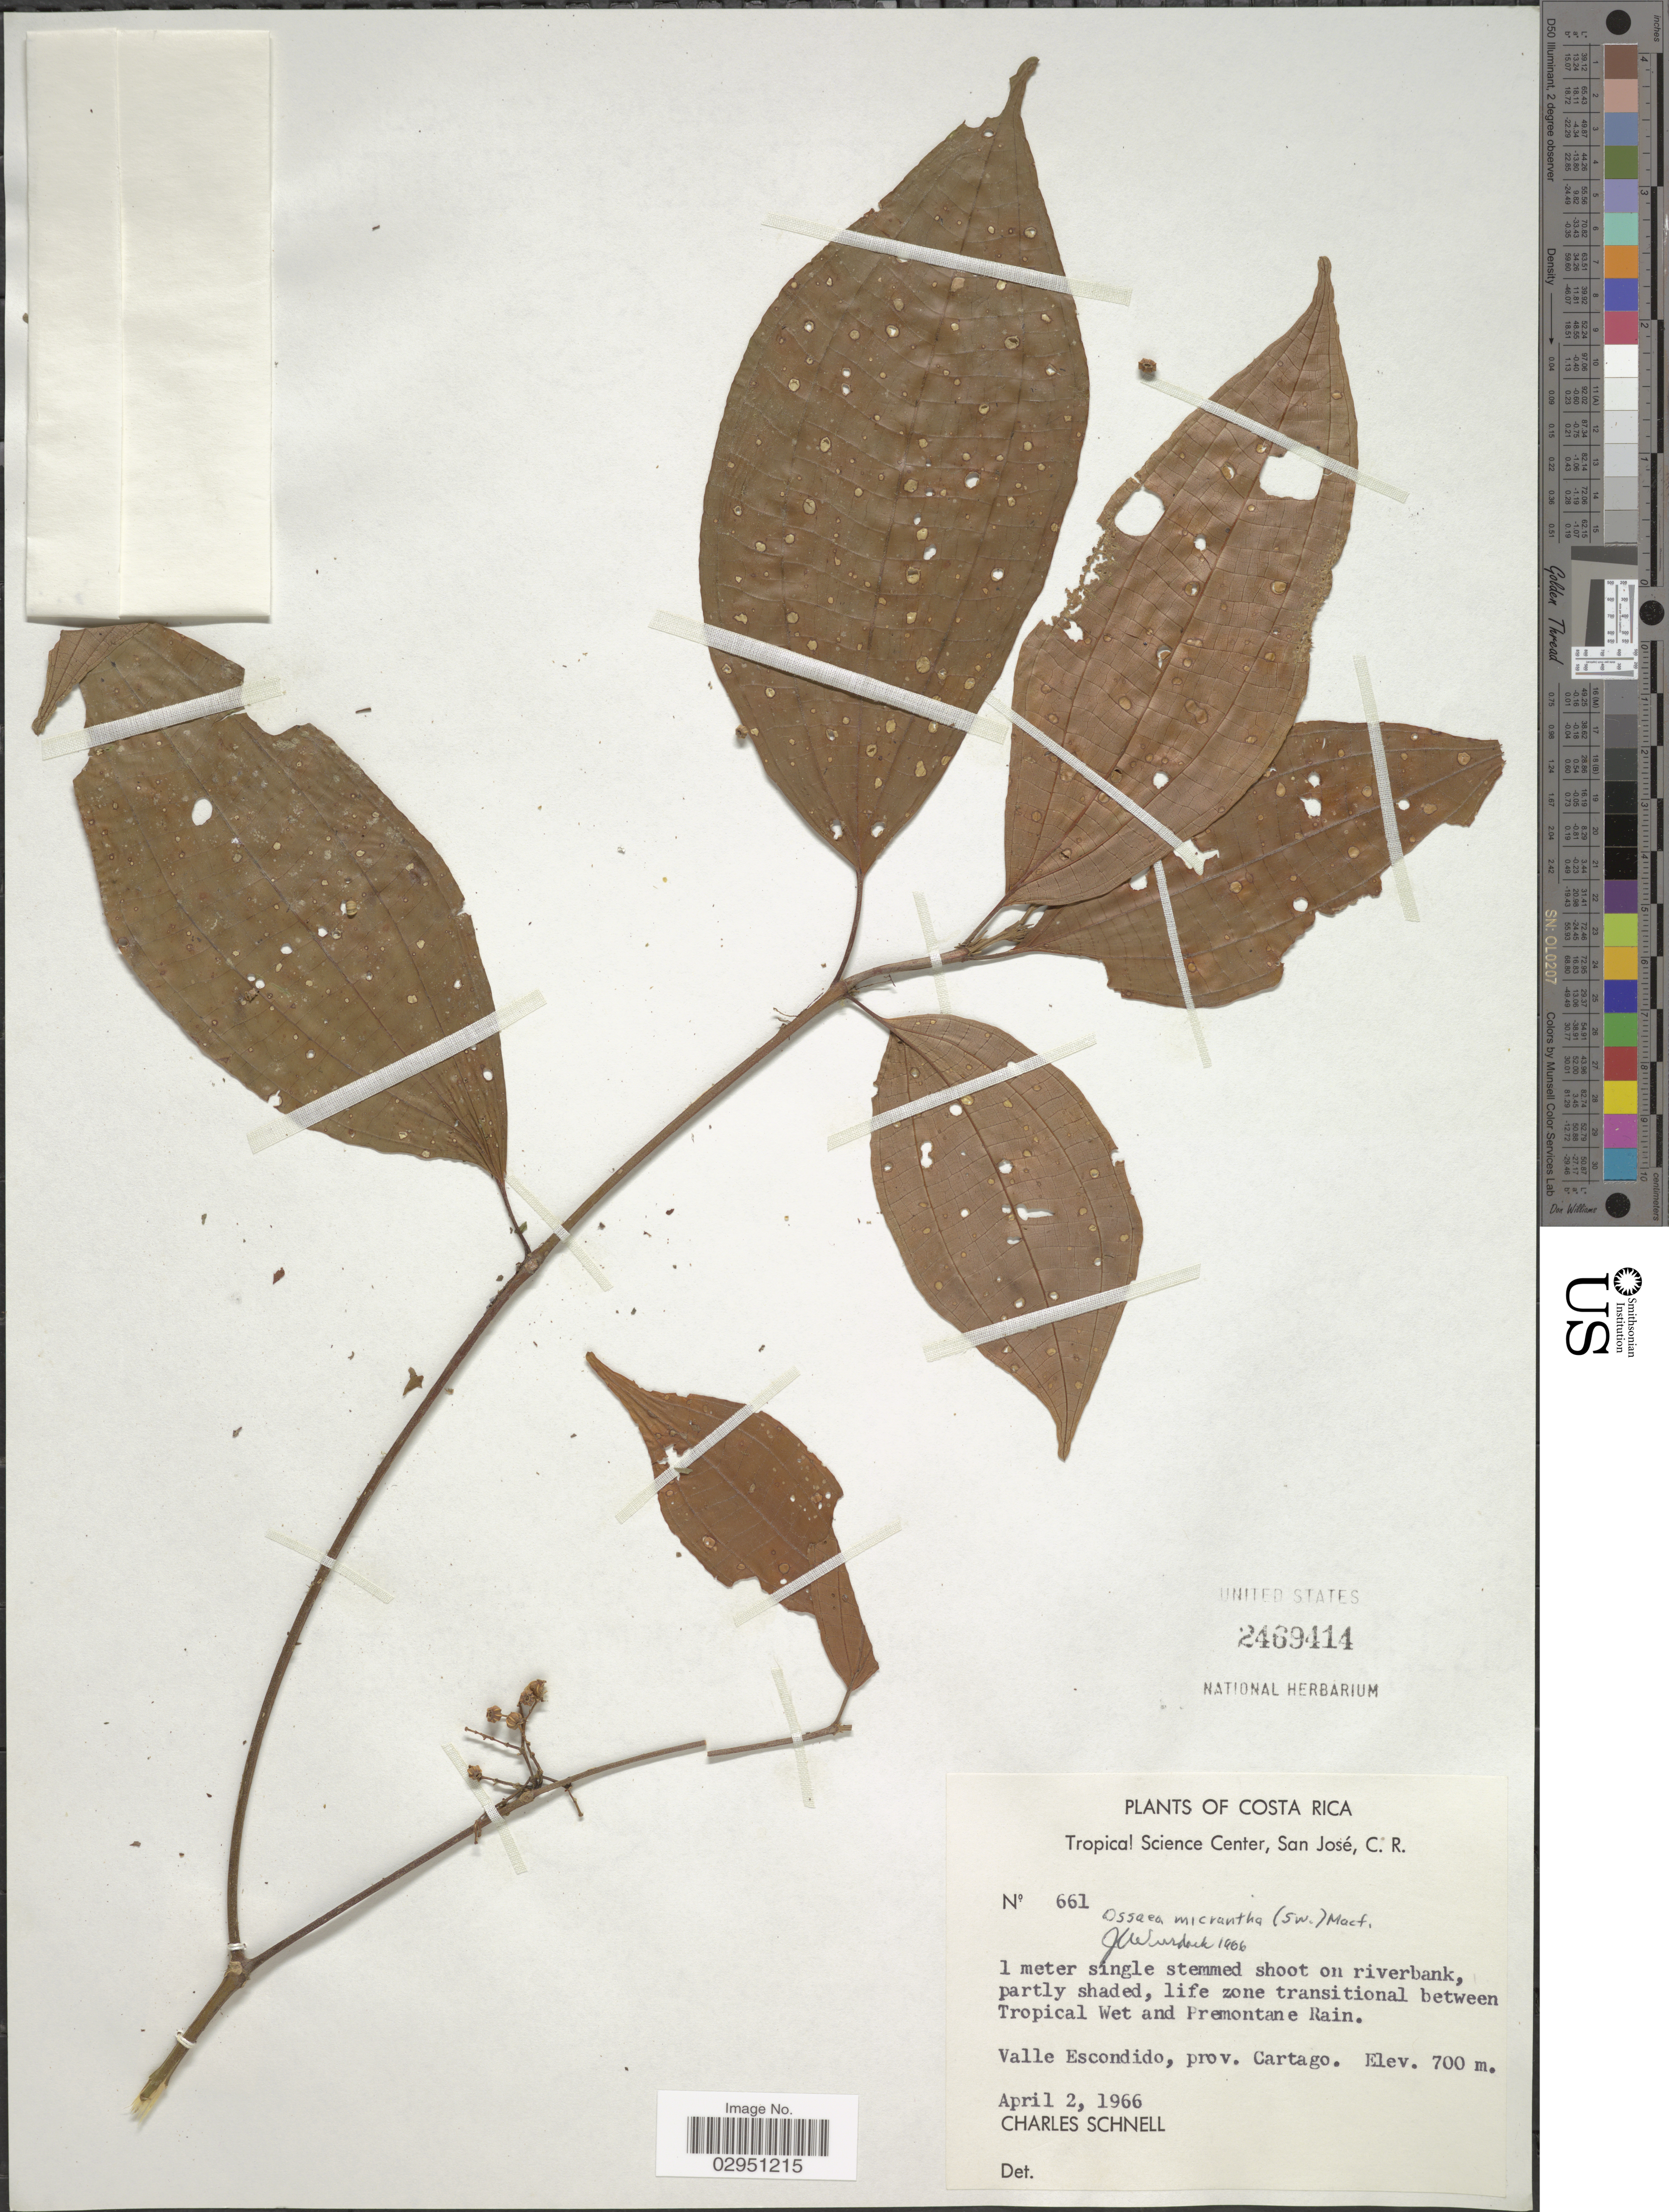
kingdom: Plantae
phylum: Tracheophyta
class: Magnoliopsida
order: Myrtales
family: Melastomataceae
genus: Ossaea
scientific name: Ossaea micrantha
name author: (Sw.) Macfad. ex Cogn.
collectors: C. Schnell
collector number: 661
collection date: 1966-04-02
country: Costa Rica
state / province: Cartago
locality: Life zone transitional between Tropical Wet and Premontane Rain. Valle Escondido.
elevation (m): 700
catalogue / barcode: US 2469414